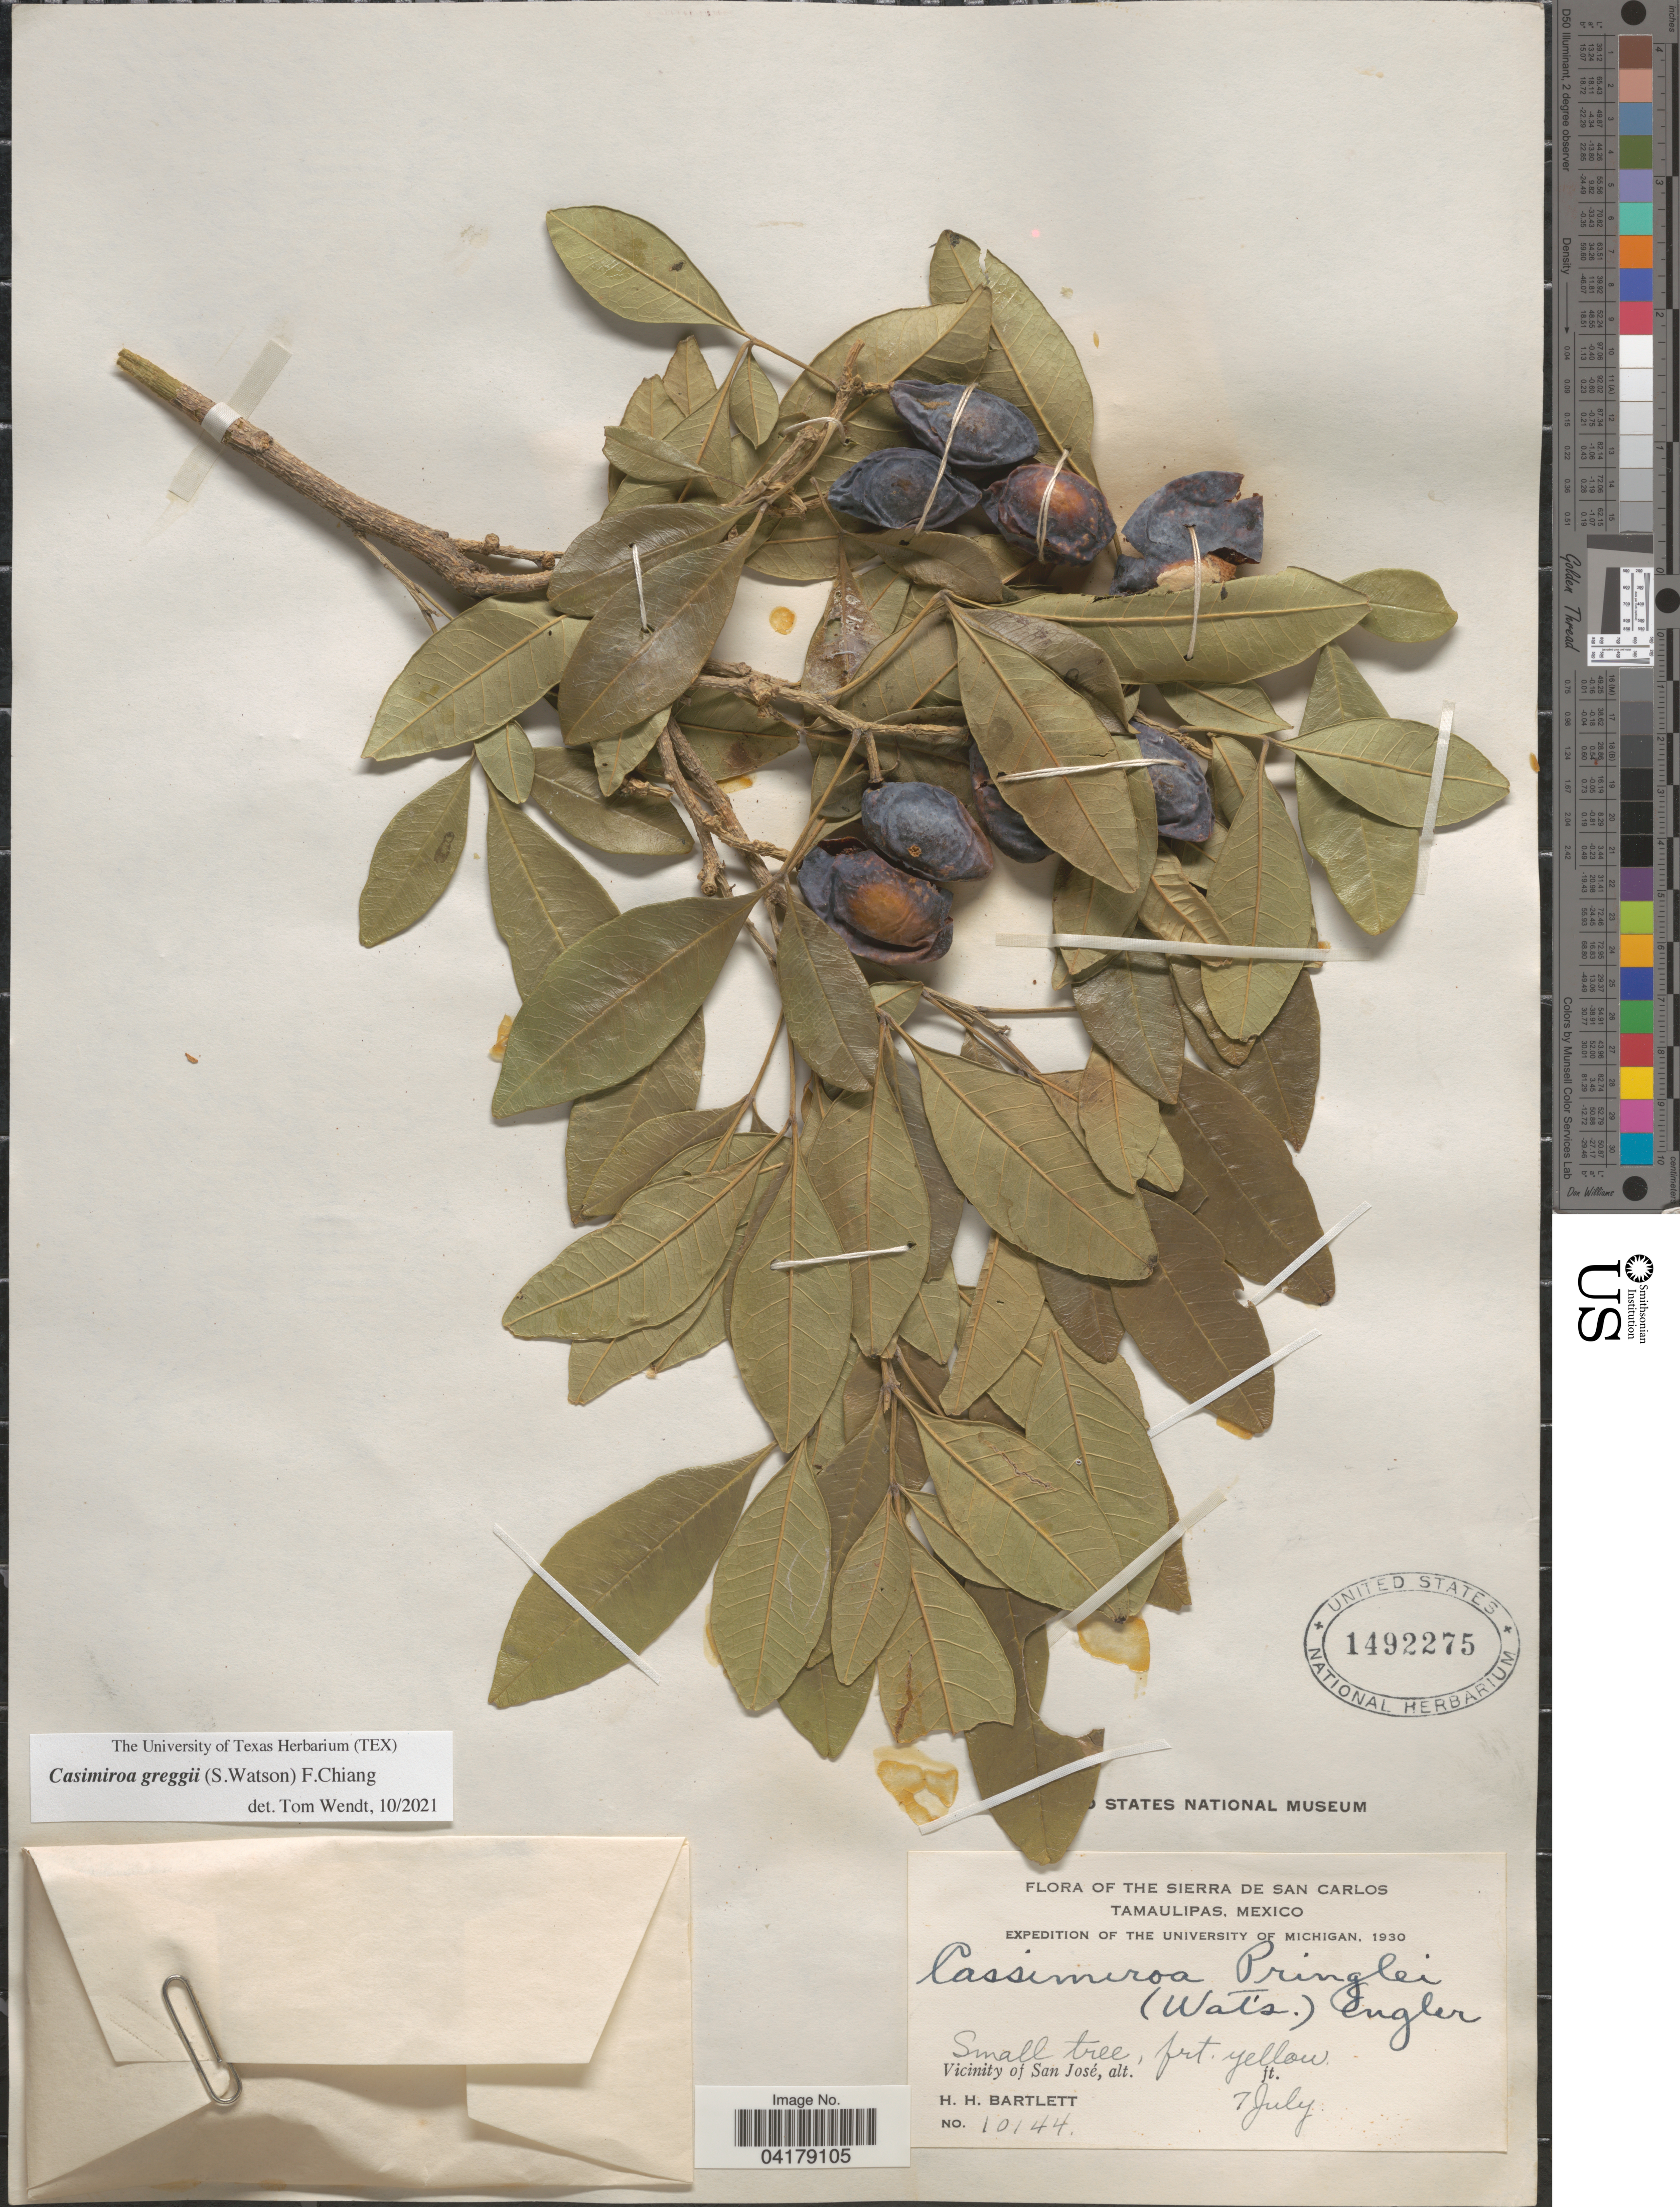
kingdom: Plantae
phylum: Tracheophyta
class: Magnoliopsida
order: Sapindales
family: Rutaceae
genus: Casimiroa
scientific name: Casimiroa greggii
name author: (S. Watson) Chiang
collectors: H. H. Bartlett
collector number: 10144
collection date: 1930-07-07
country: Mexico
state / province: Tamaulipas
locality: Sierra de San Carlos. Expedition of the University of Michigan, 1930. Vicinity of San José.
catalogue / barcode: US 1492275